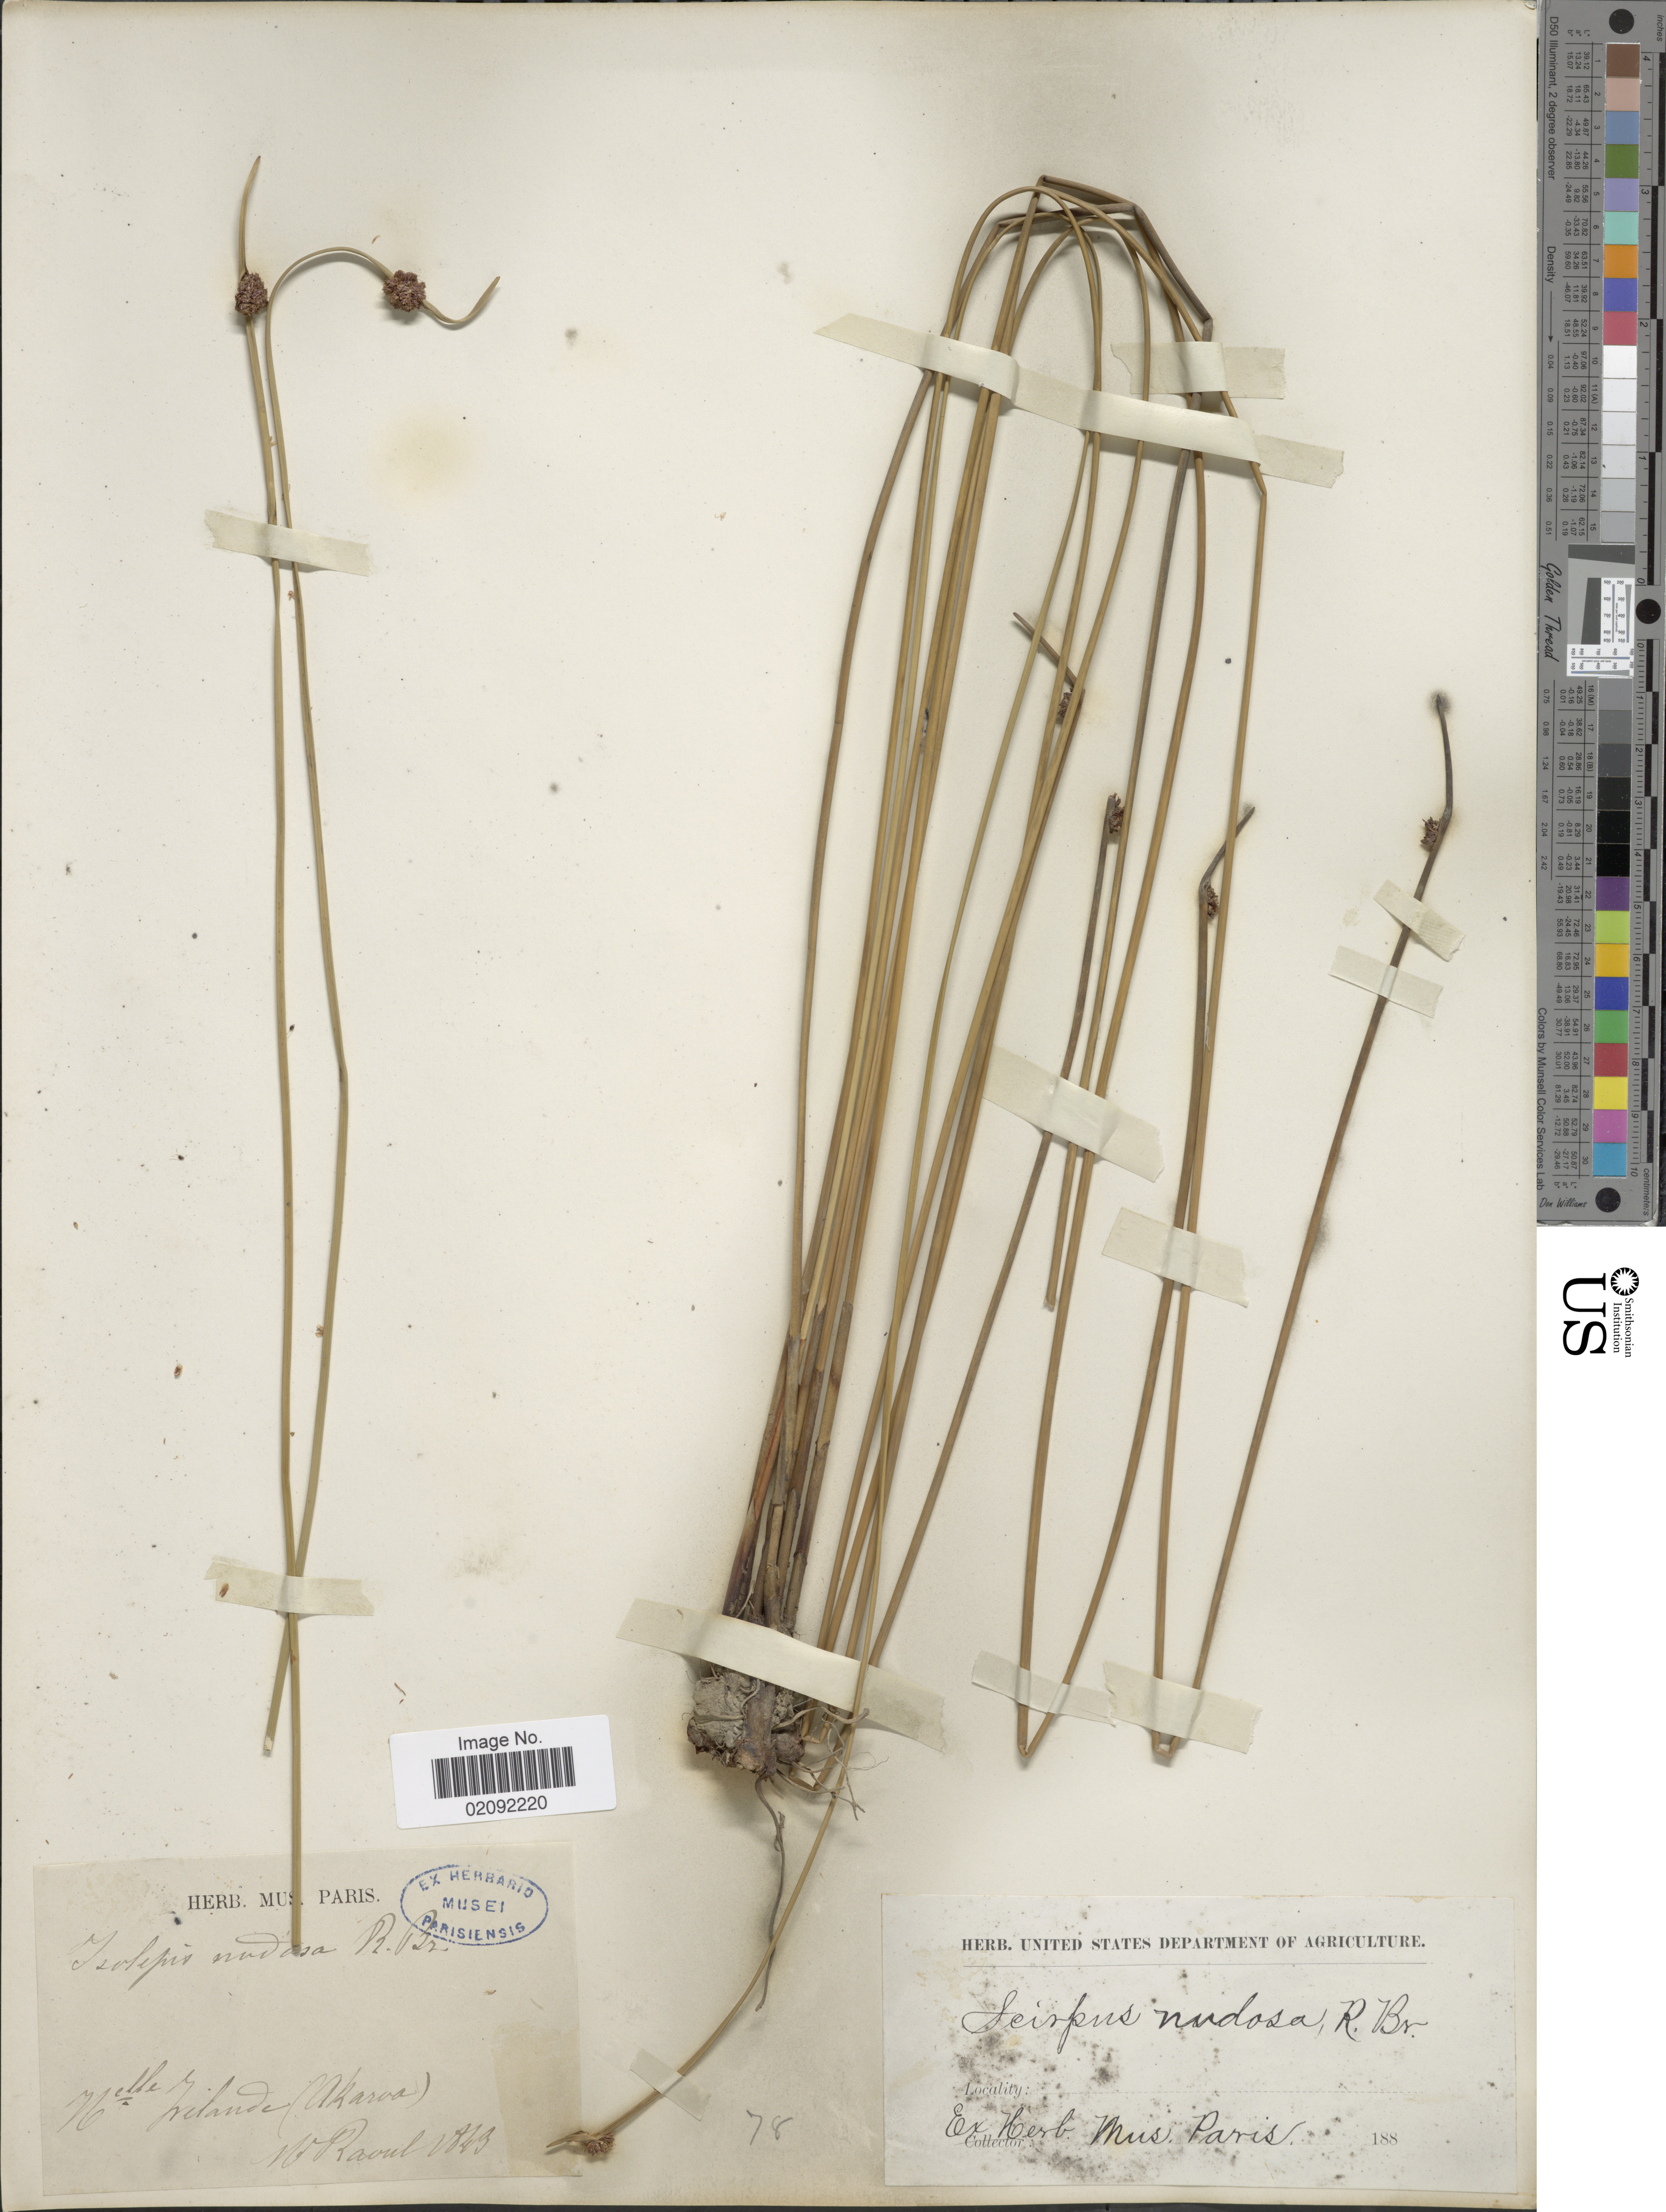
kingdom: Plantae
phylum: Tracheophyta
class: Liliopsida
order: Poales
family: Cyperaceae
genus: Ficinia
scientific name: Ficinia nodosa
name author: (Rottb.) Goetgh. et al.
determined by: Strong, Mark T., (BOT), Smithsonian Institution - National Museum of Natural History (UNITED STATES)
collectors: M. Raoul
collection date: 1843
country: New Zealand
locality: Nelle Zelande, Akaroa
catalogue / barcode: US 103023